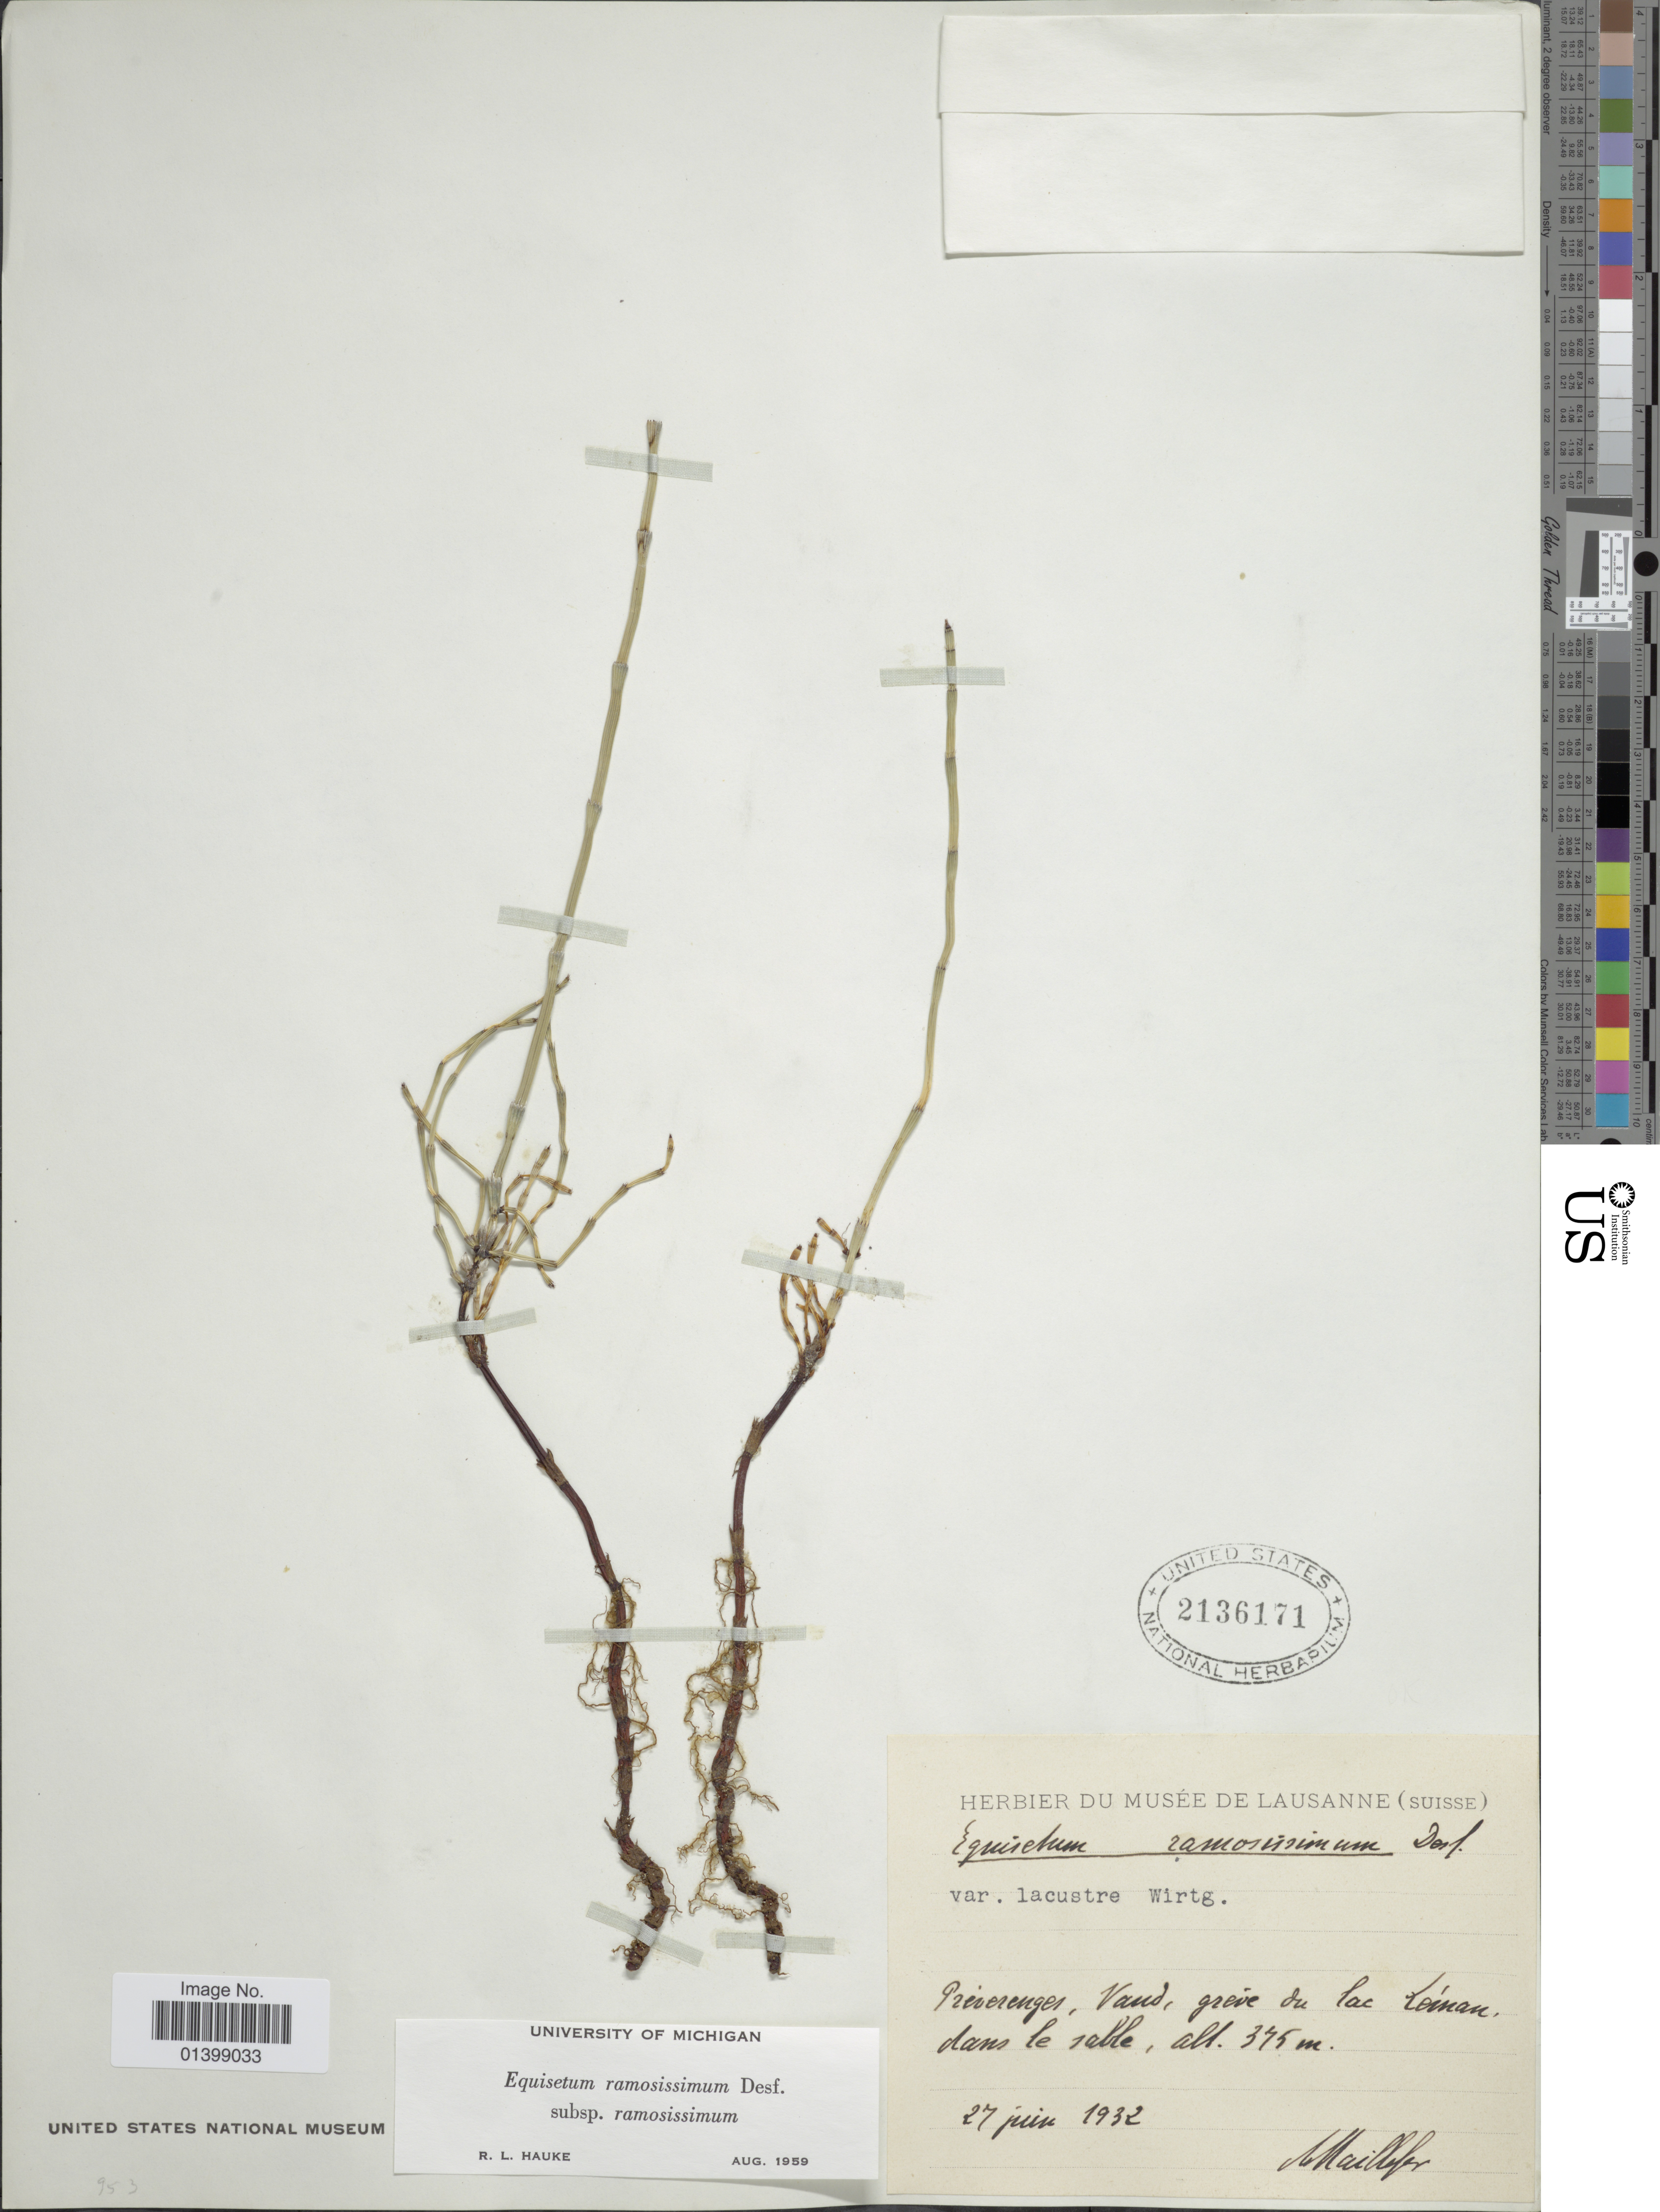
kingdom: Plantae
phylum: Tracheophyta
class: Polypodiopsida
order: Equisetales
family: Equisetaceae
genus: Equisetum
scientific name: Equisetum ramosissimum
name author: Desf.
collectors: -. Maillefer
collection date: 1932-06-27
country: Switzerland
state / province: Vaud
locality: Préverenges, Grève du lac Léman dans le valle.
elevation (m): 375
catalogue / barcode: US 2136171